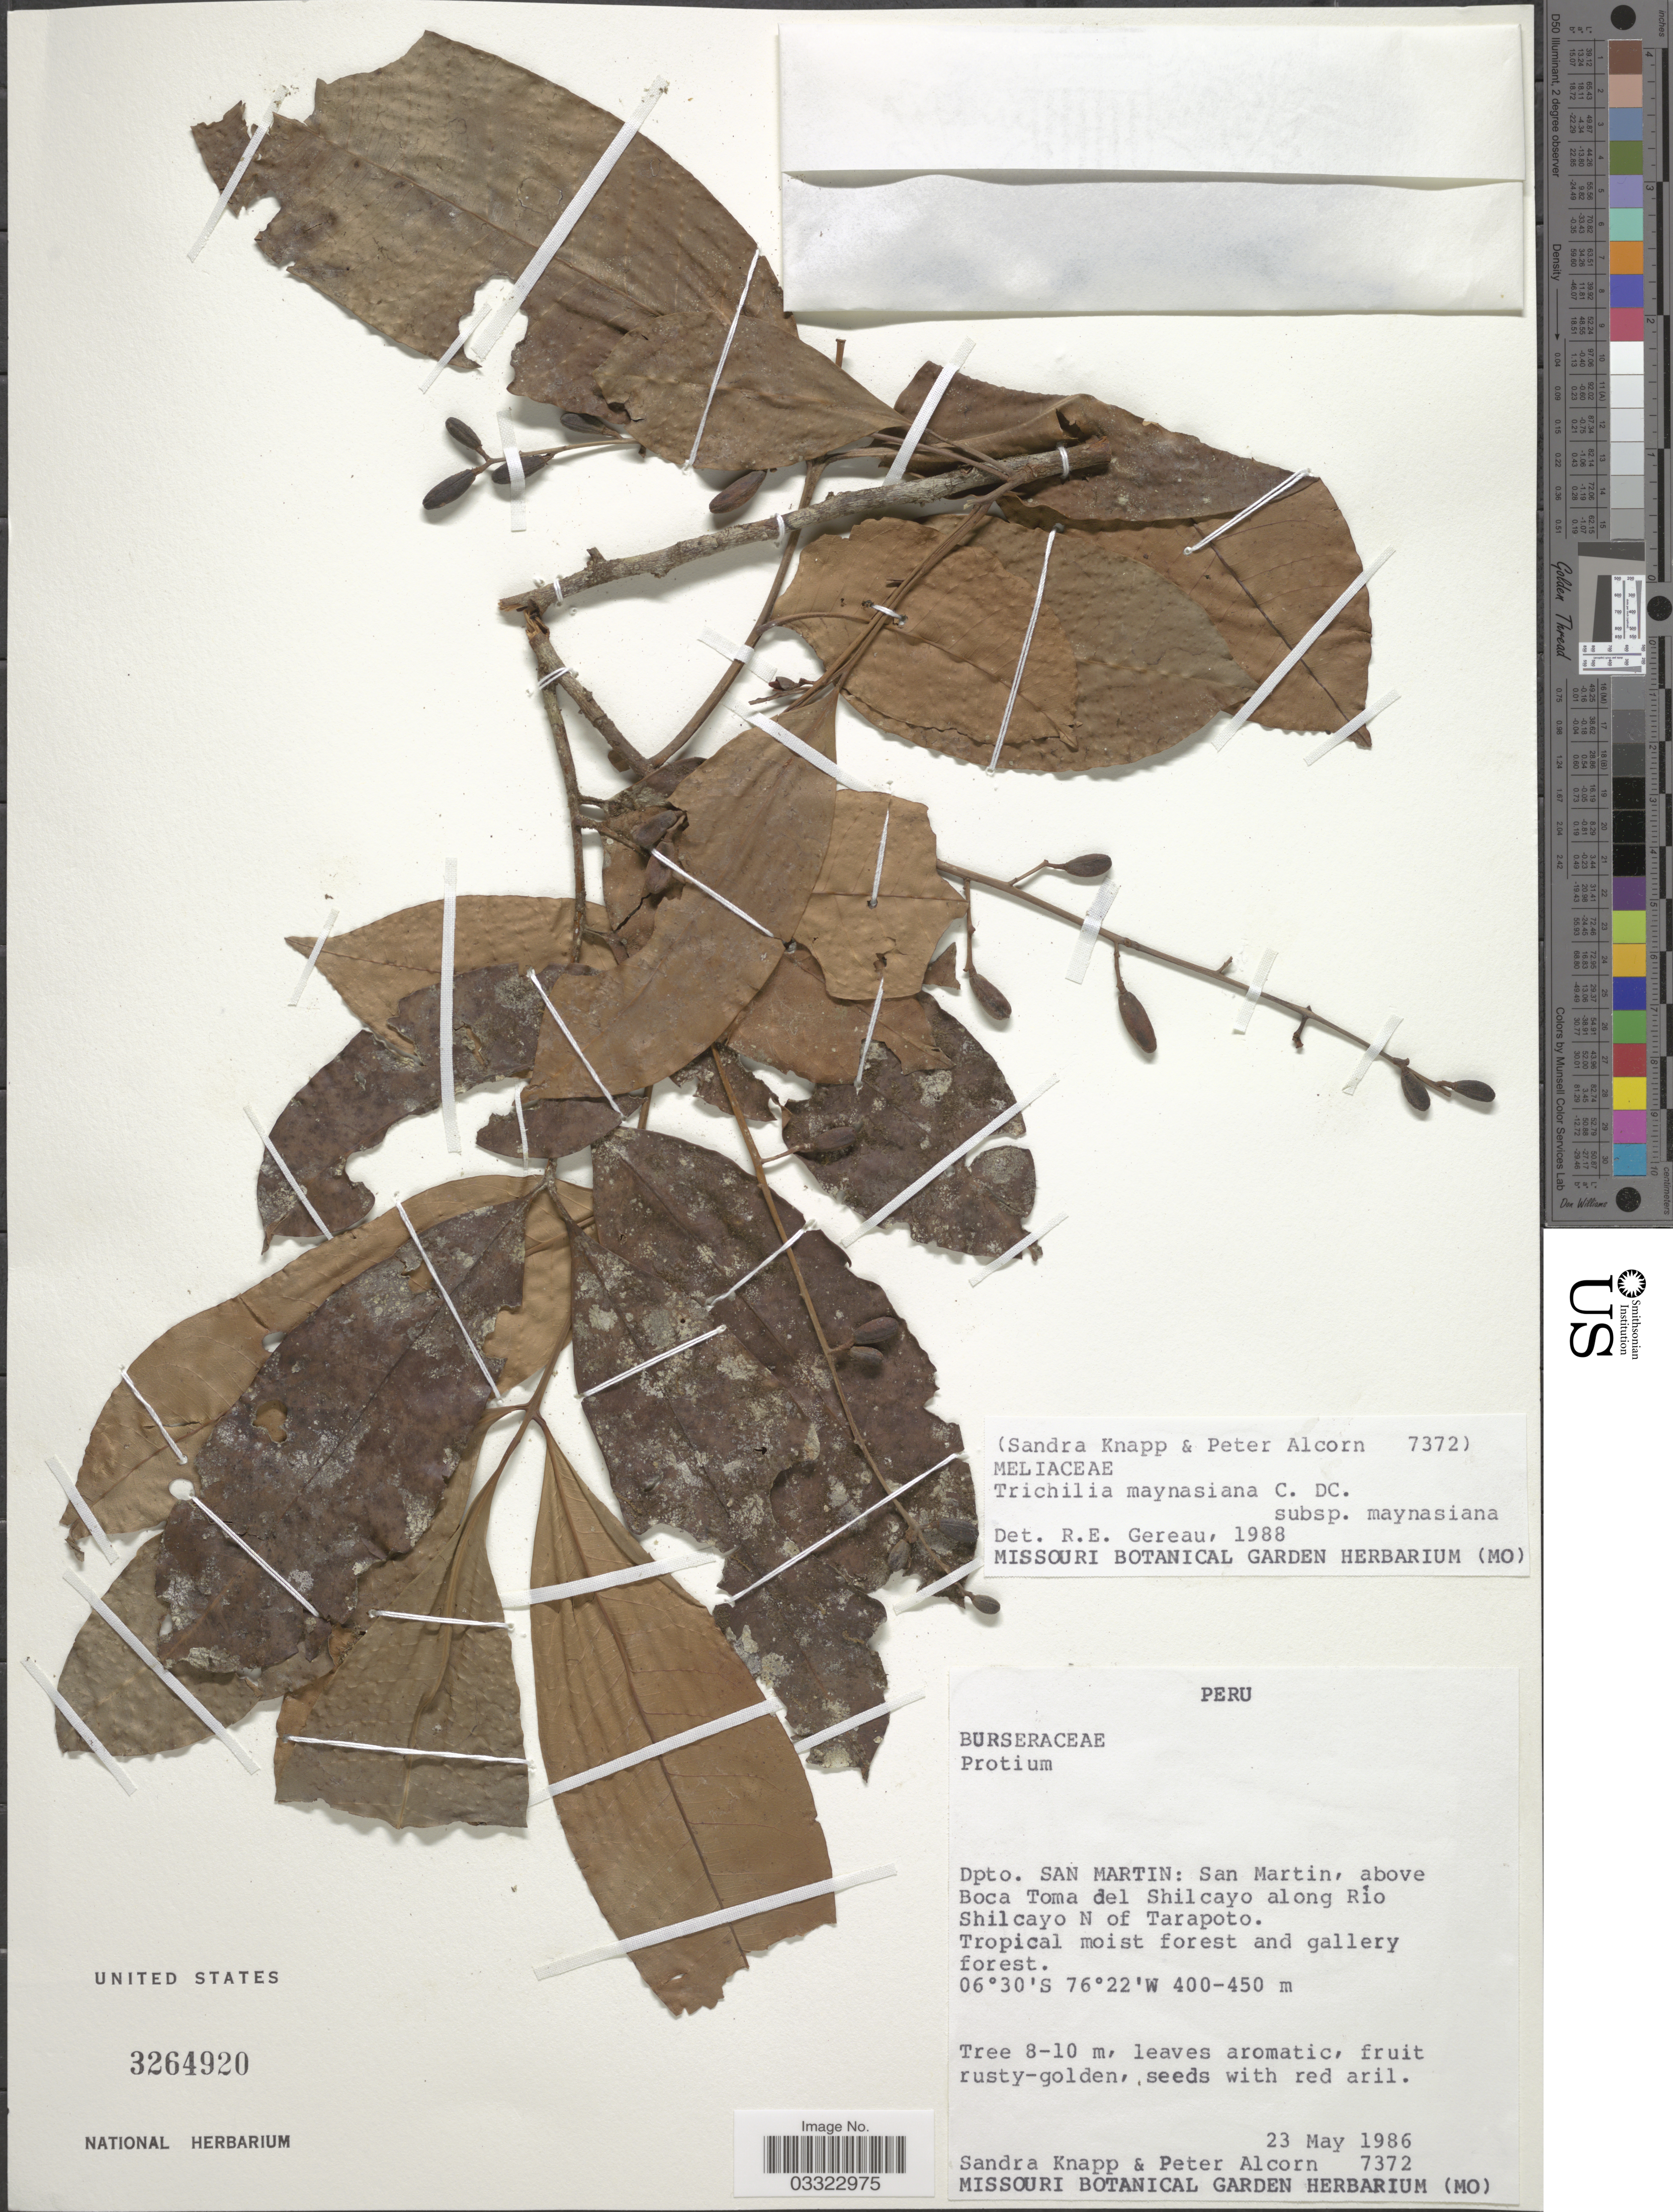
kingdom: Plantae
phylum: Tracheophyta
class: Magnoliopsida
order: Sapindales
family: Meliaceae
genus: Trichilia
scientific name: Trichilia maynasiana subsp. maynasiana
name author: C. DC.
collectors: S. Knapp & P. Alcorn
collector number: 7372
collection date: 1986-05-23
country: Peru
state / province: San Martín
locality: Dpto. San Martin: San Martin, above Boca Toma del Shilcayo along Río Shilcayo N of Tarapoto.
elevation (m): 400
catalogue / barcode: US 3264920